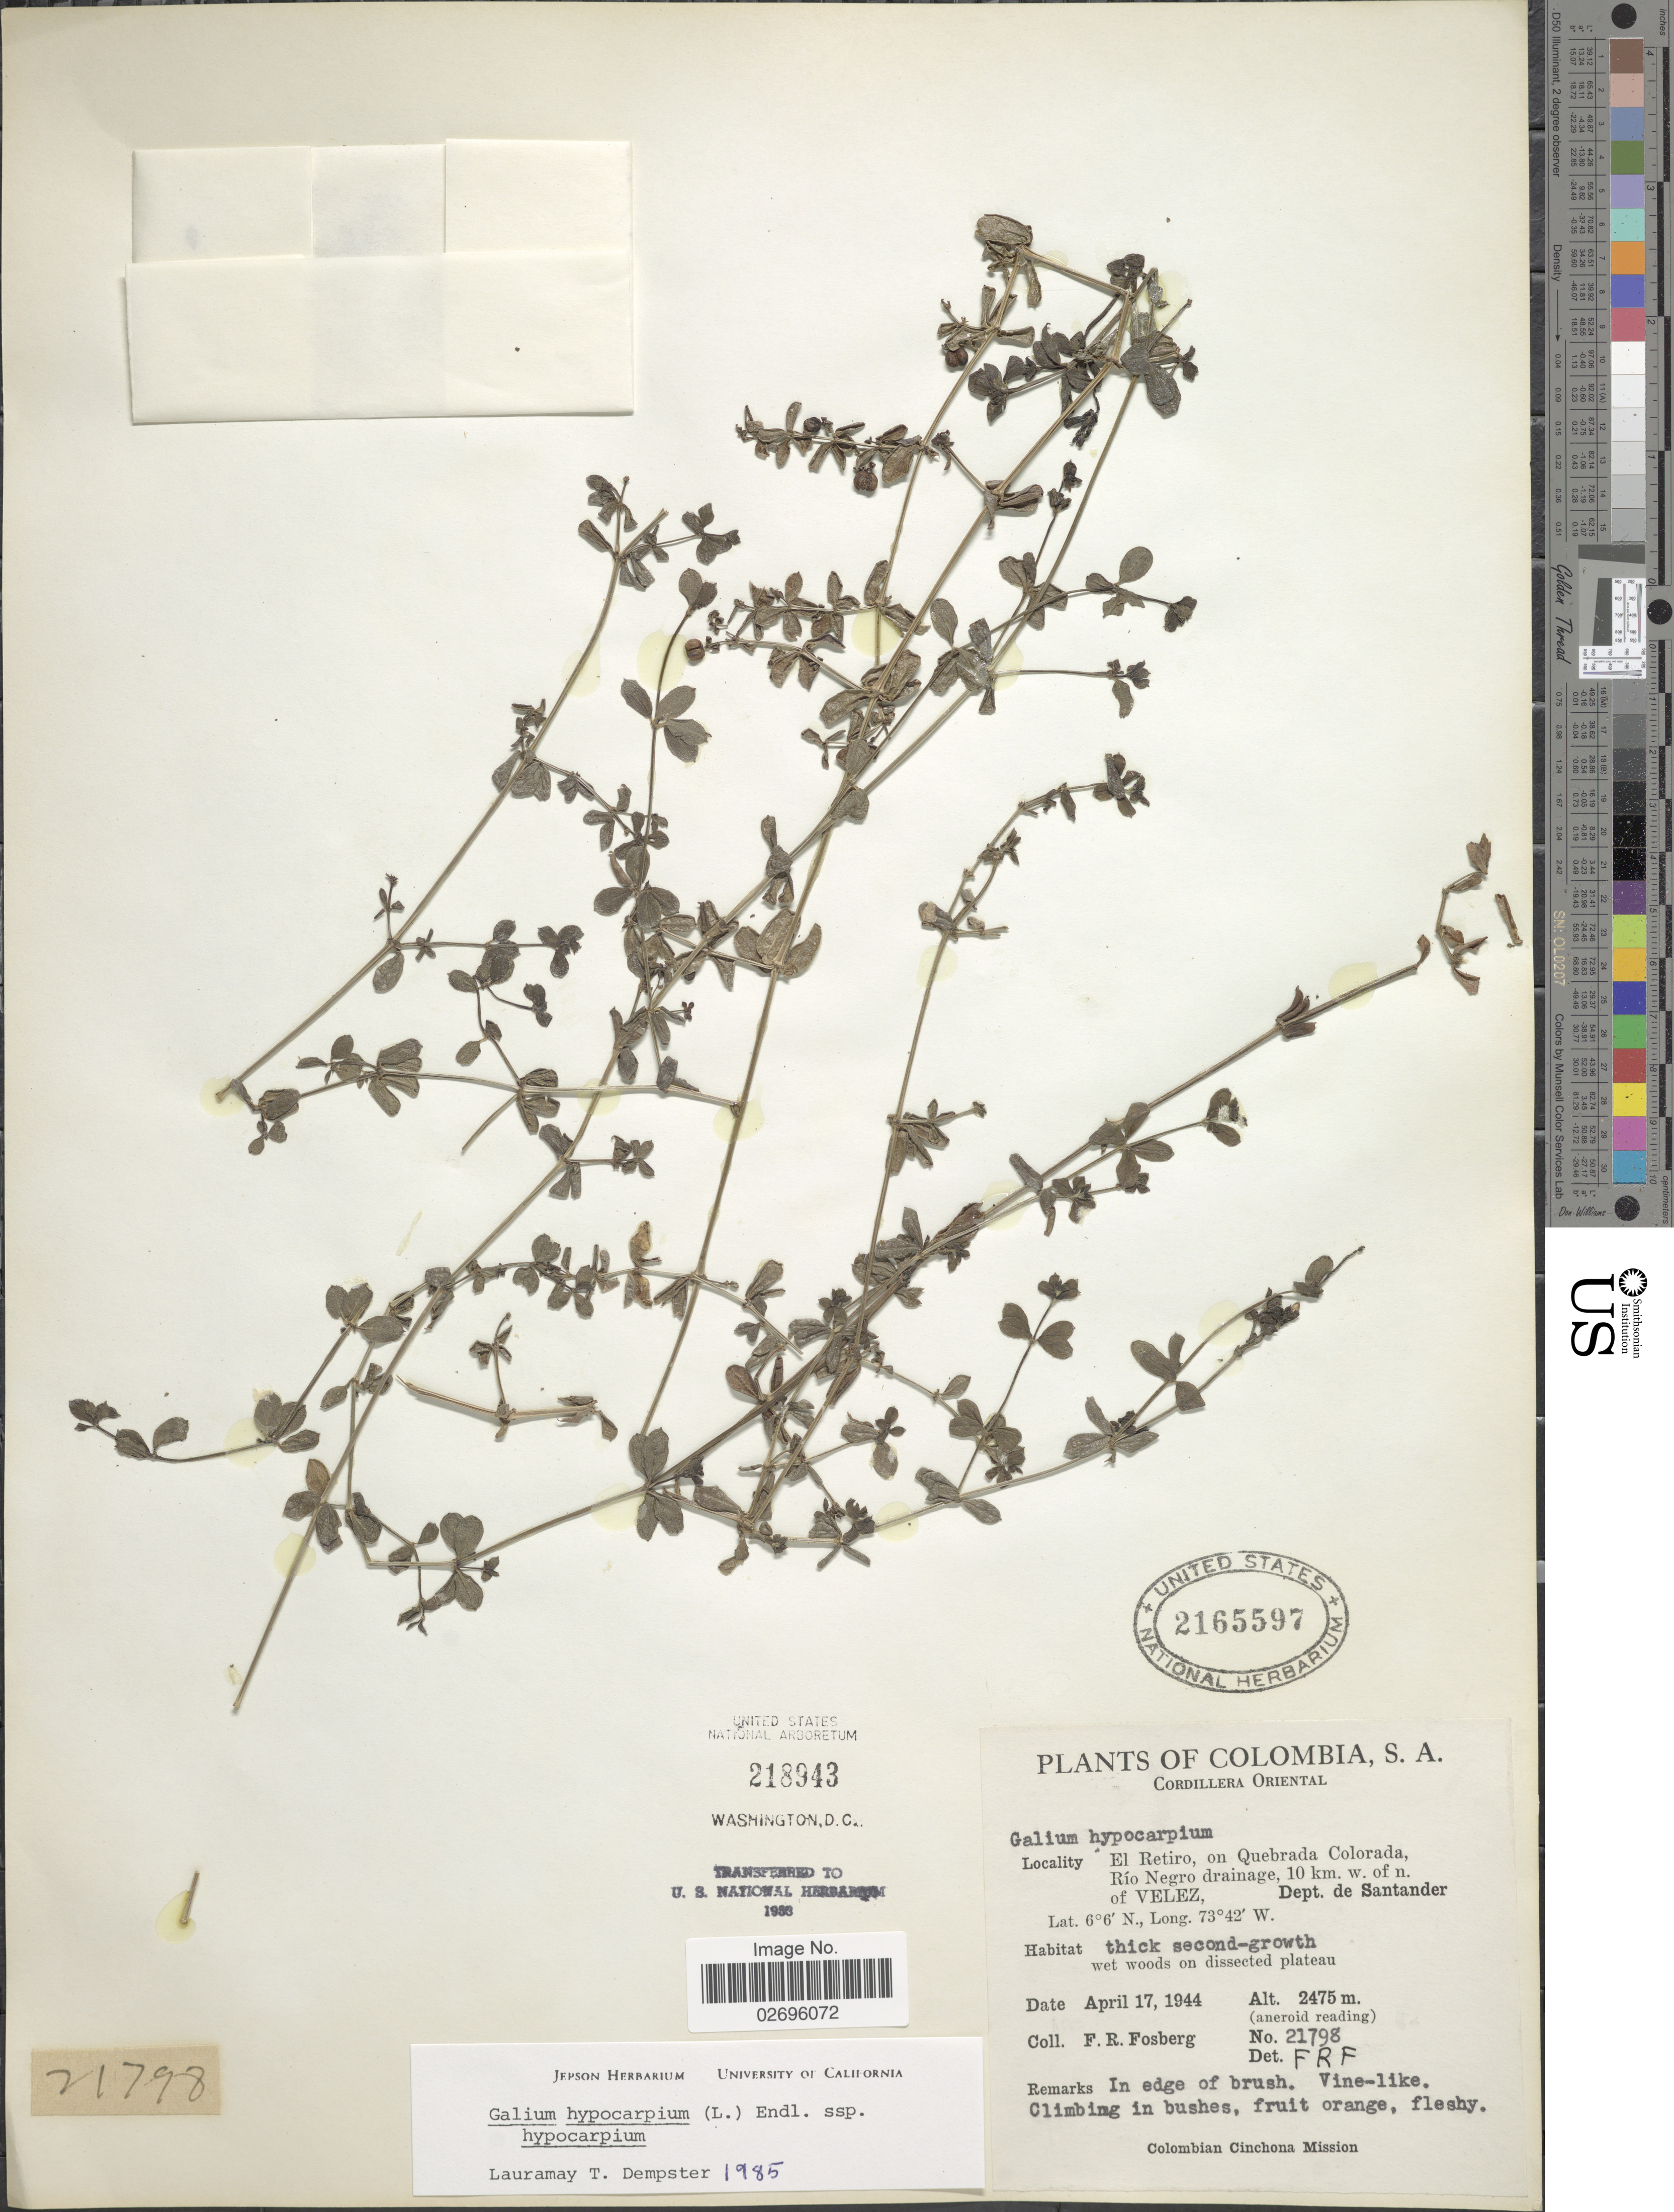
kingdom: Plantae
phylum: Tracheophyta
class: Magnoliopsida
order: Gentianales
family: Rubiaceae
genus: Galium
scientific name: Galium hypocarpium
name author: (L.) Endl. ex Griseb.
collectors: F. R. Fosberg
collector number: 21798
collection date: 1944-04-17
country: Colombia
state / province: Santander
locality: Cordillera Oriental. El Retiro, on Quebrada Colorada, Rio Negro drainage, 10 km. w. of n. of Velez, Dept. de Santander.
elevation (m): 2475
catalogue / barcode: US 2165597